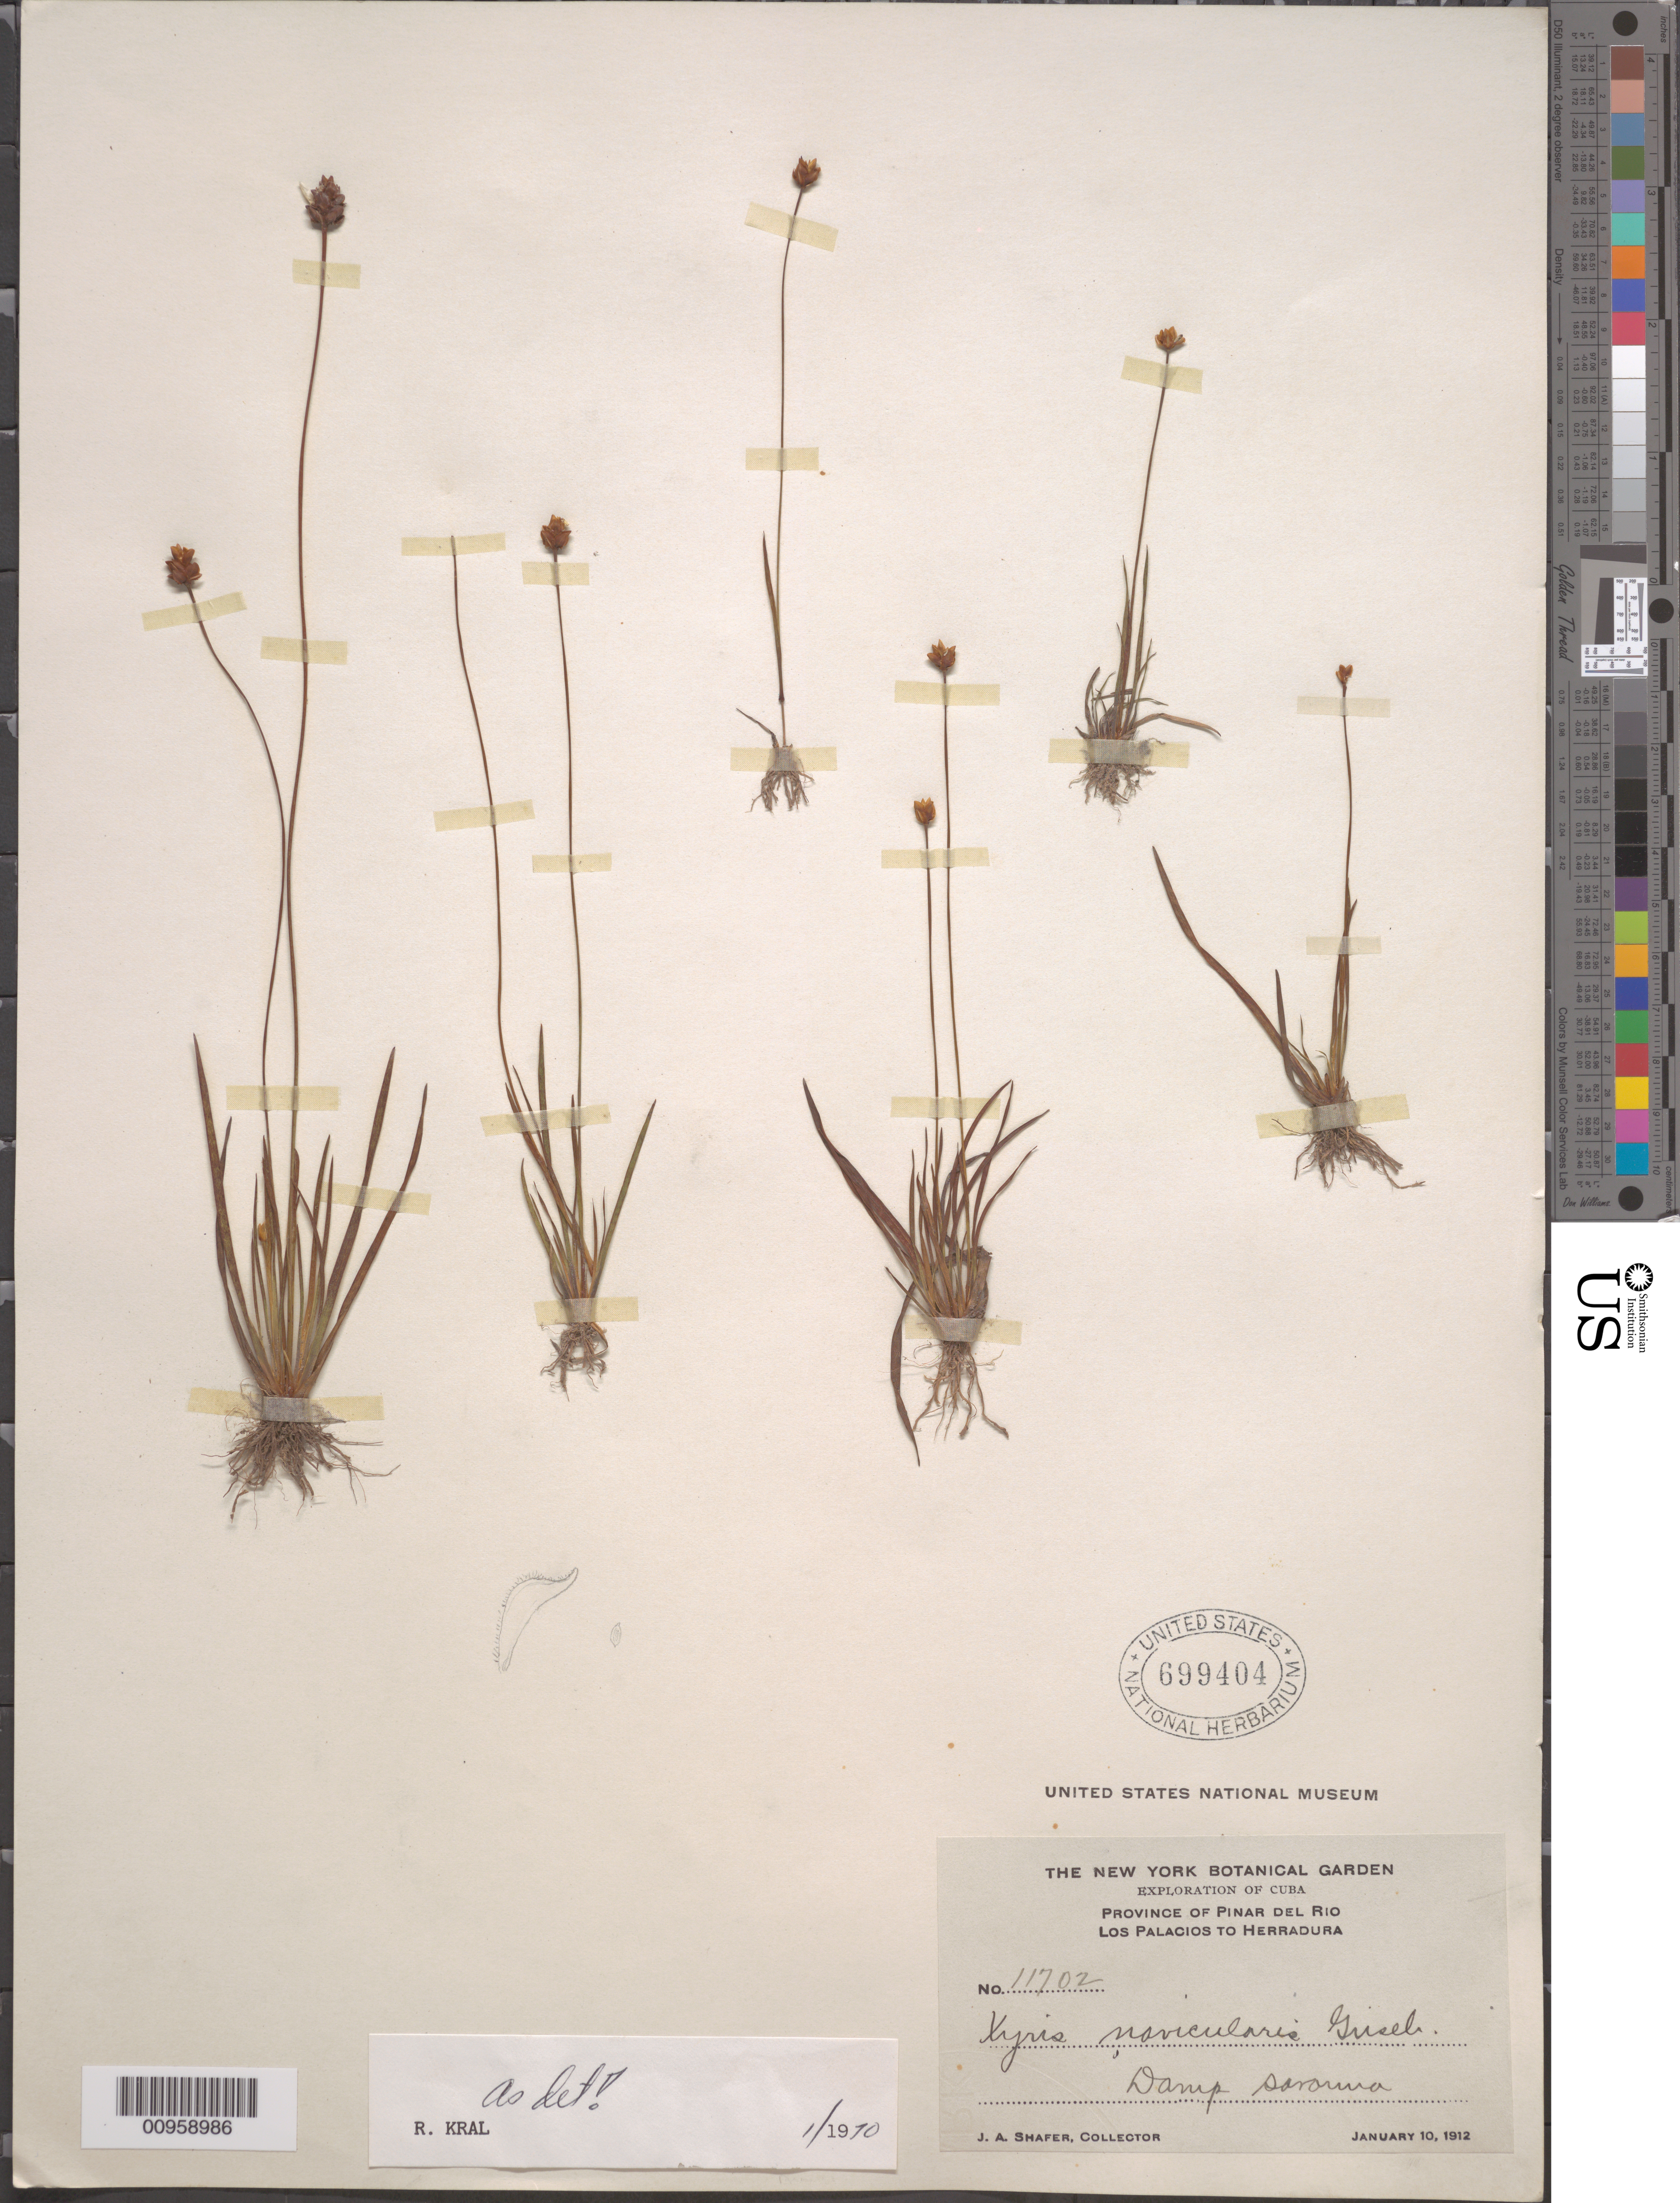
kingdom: Plantae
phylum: Tracheophyta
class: Liliopsida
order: Poales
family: Xyridaceae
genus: Xyris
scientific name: Xyris navicularis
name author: Griseb.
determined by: Kral, Robert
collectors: J. A. Shafer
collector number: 11702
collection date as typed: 10 Jan 1912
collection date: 1912-01-10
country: Cuba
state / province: Pinar del Rio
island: Cuba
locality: Los Palacios to Herradura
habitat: Damp savanna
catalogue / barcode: US 699404